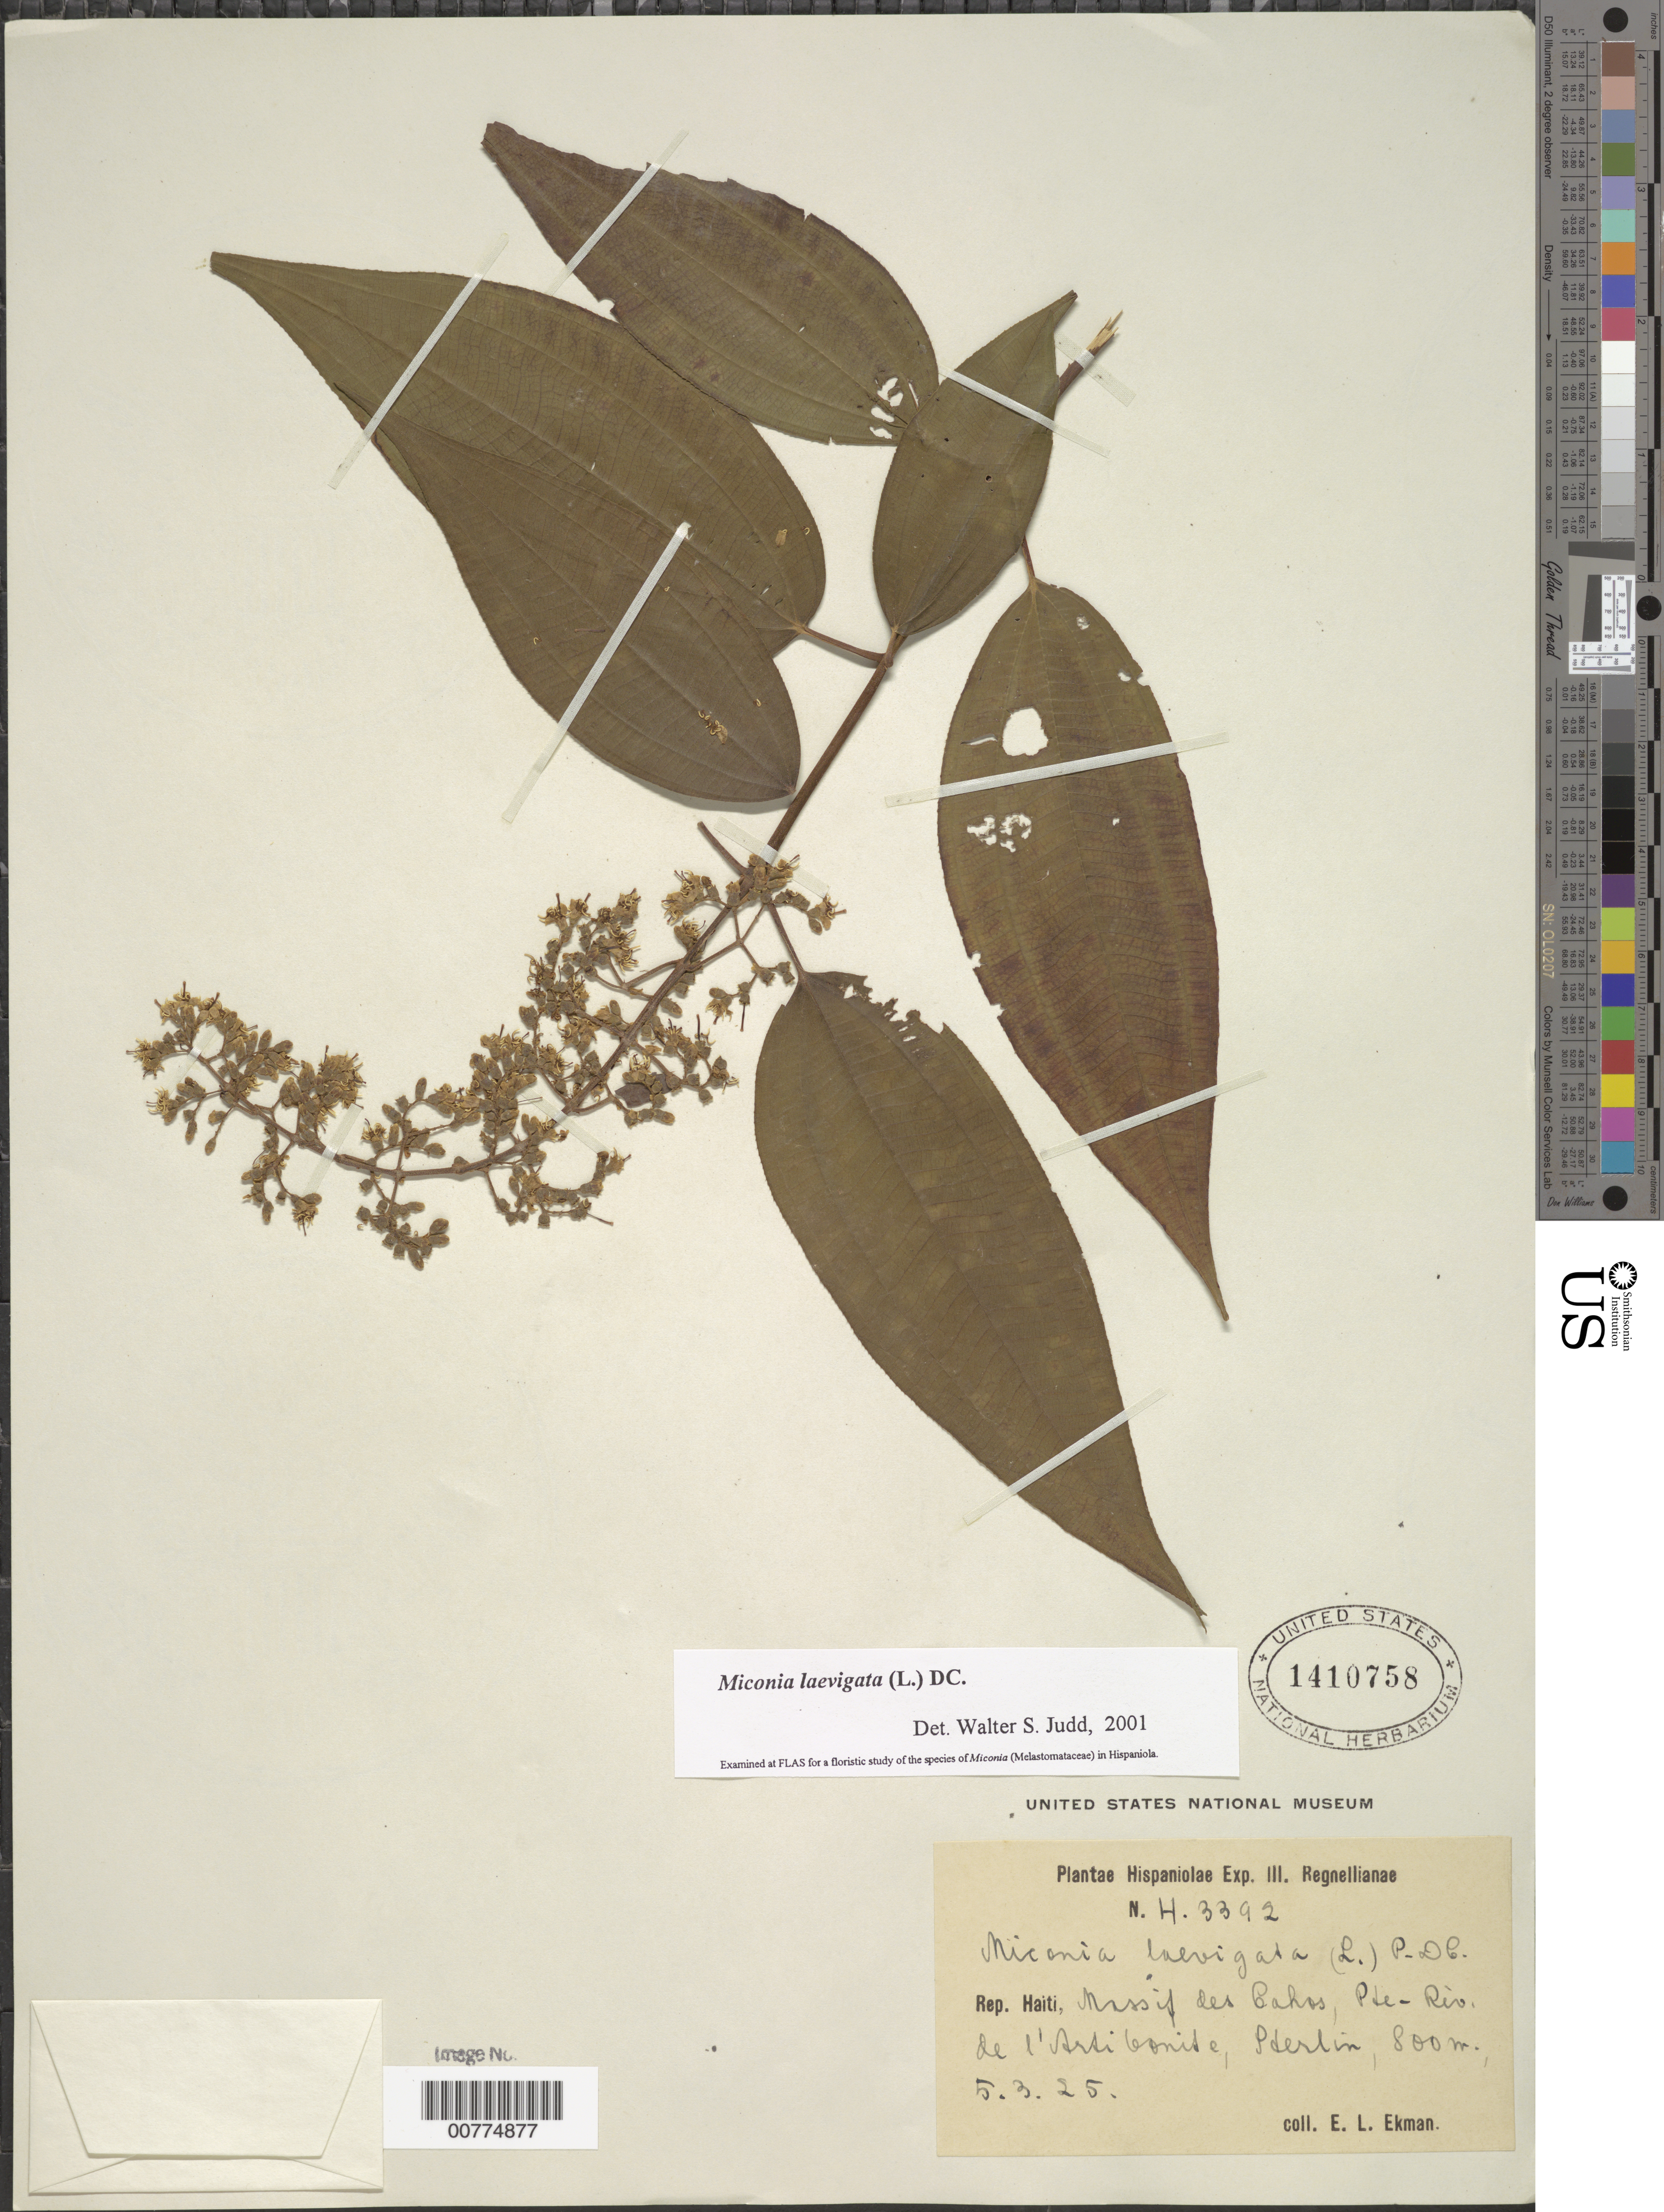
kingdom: Plantae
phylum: Tracheophyta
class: Magnoliopsida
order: Myrtales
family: Melastomataceae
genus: Miconia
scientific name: Miconia laevigata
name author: (L.) D. Don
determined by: Judd, Walter S.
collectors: E. L. Ekman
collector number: H 3392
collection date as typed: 05 Mar 1925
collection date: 1925-03-05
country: Haiti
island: Hispaniola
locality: Massif des Cahos, Pte-Riv. de l'Artibonite, Sderlin.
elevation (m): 800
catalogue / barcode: US 1410758